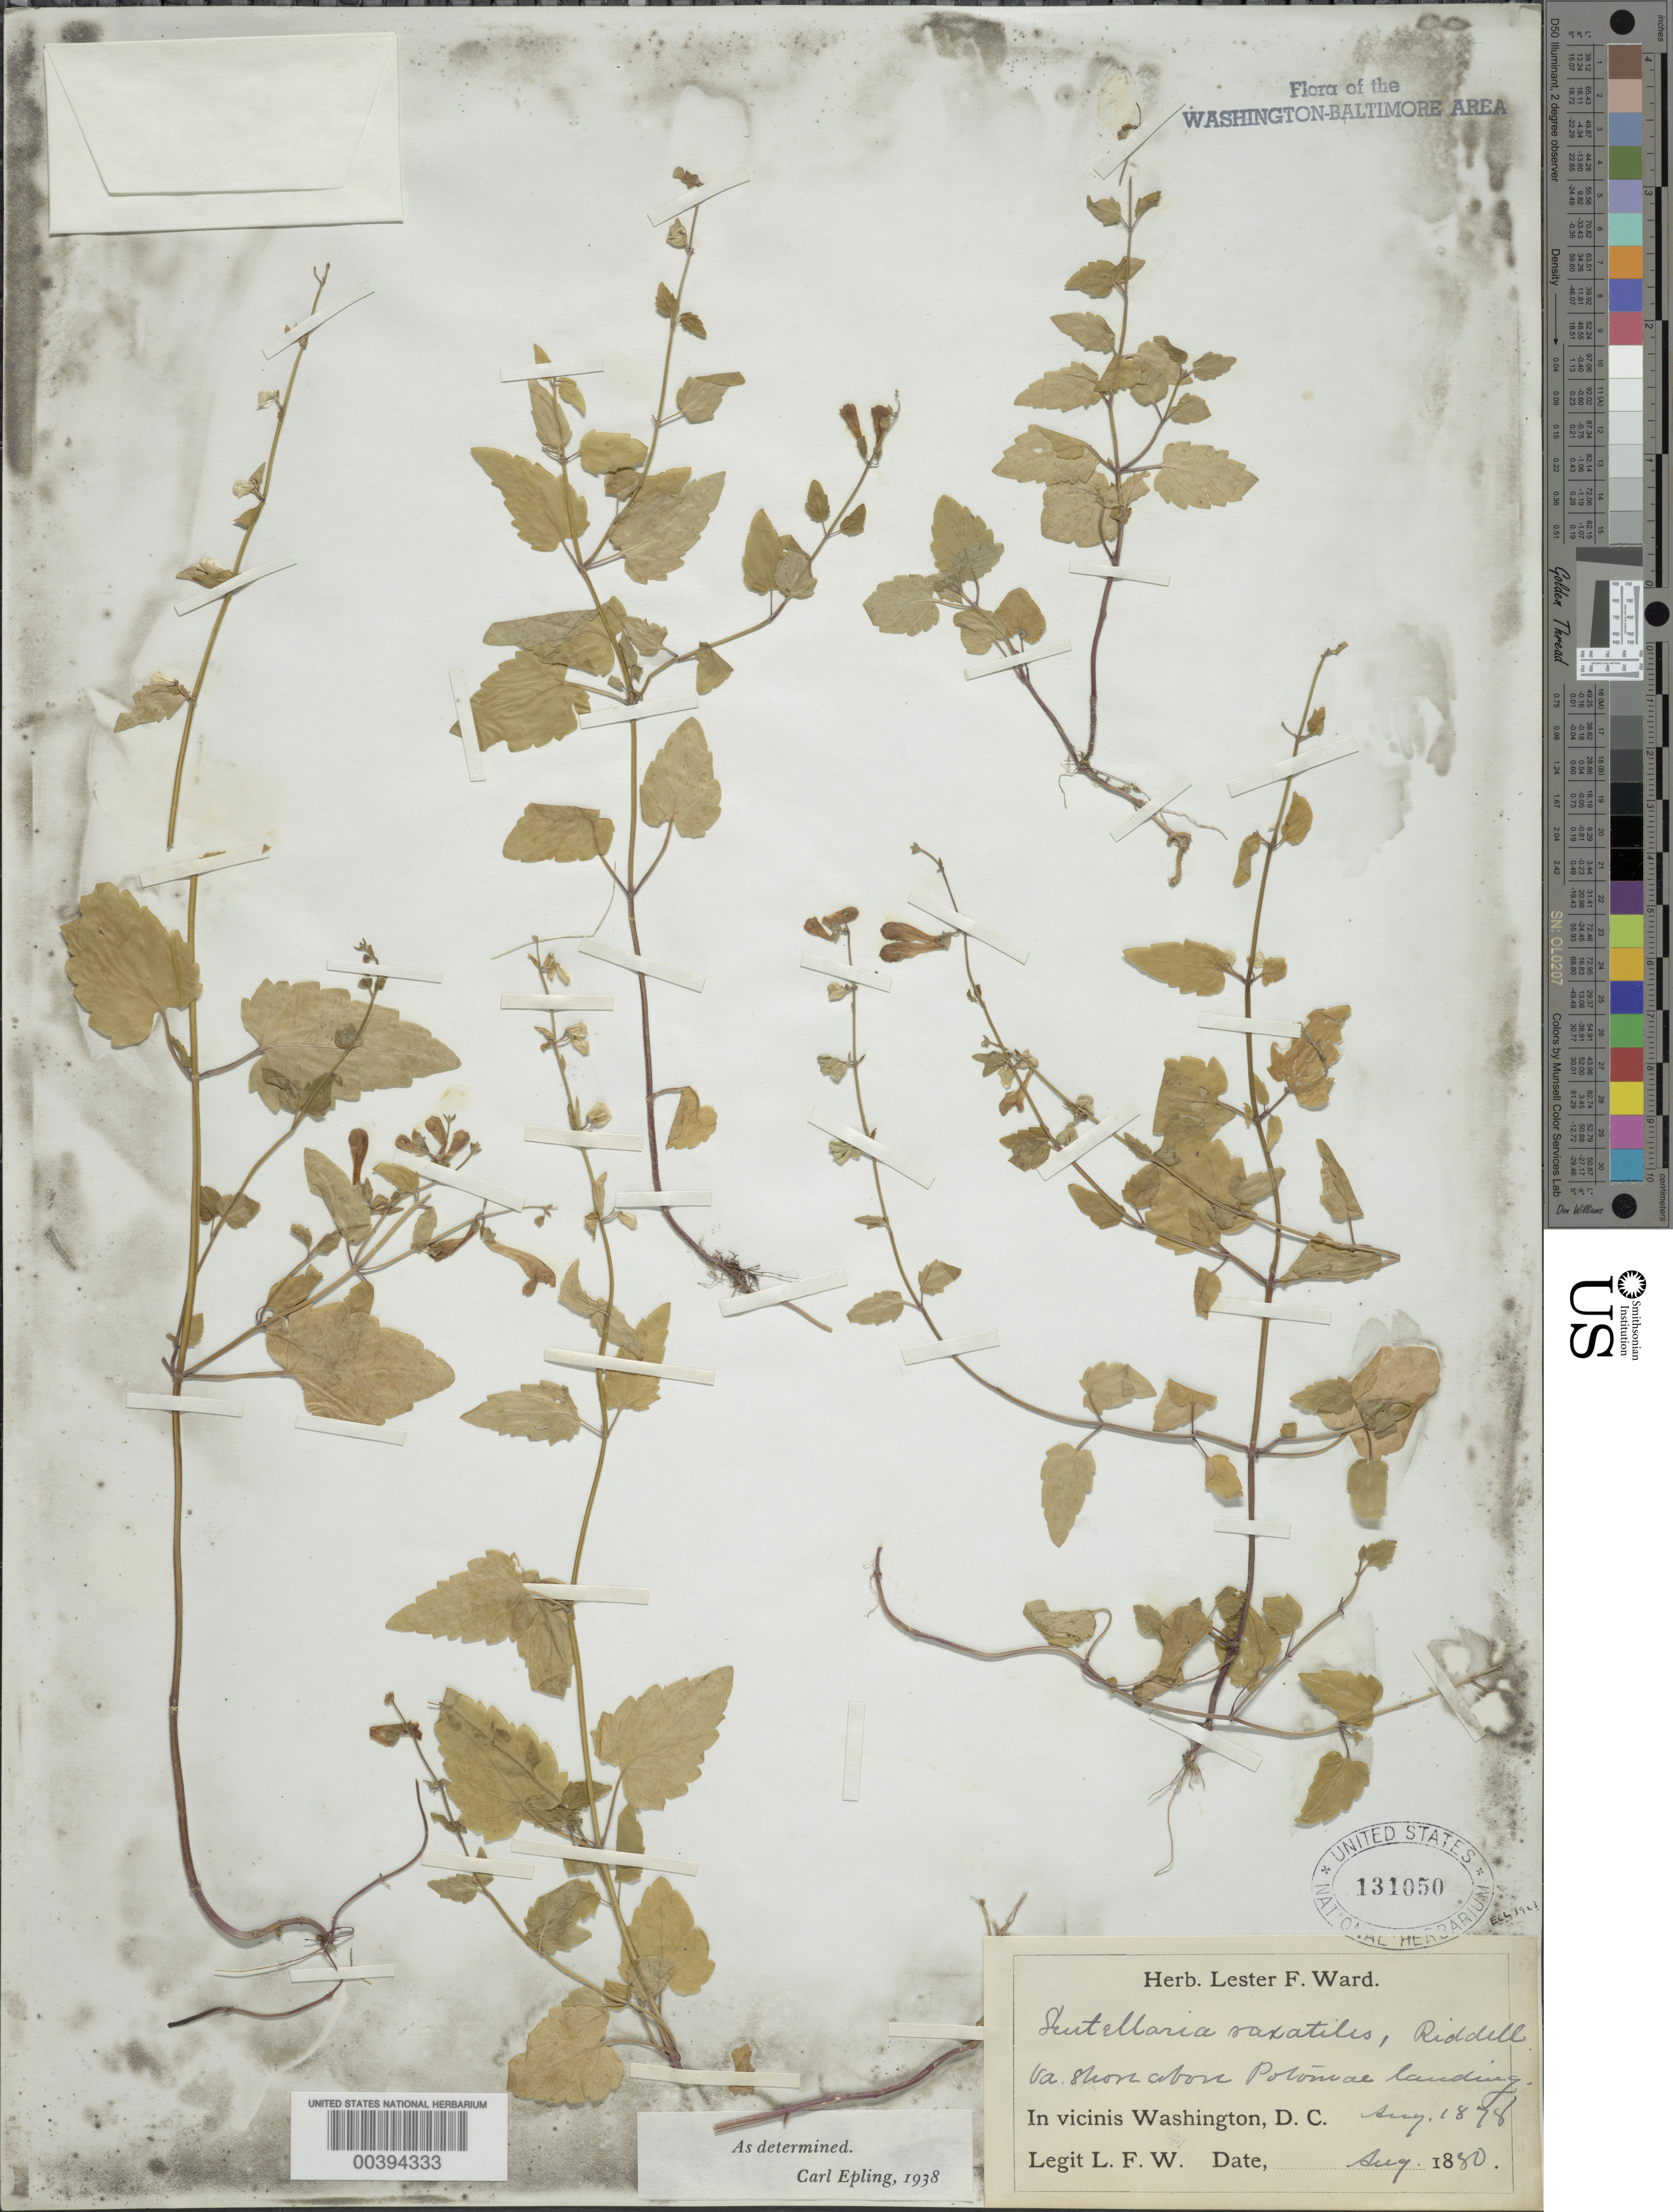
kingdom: Plantae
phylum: Tracheophyta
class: Magnoliopsida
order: Lamiales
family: Lamiaceae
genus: Scutellaria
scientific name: Scutellaria saxatilis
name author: Riddell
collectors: L. F. Ward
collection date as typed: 18 Aug 1878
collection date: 1878-08-18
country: United States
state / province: Virginia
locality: Potomac Landing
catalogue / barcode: US 131050